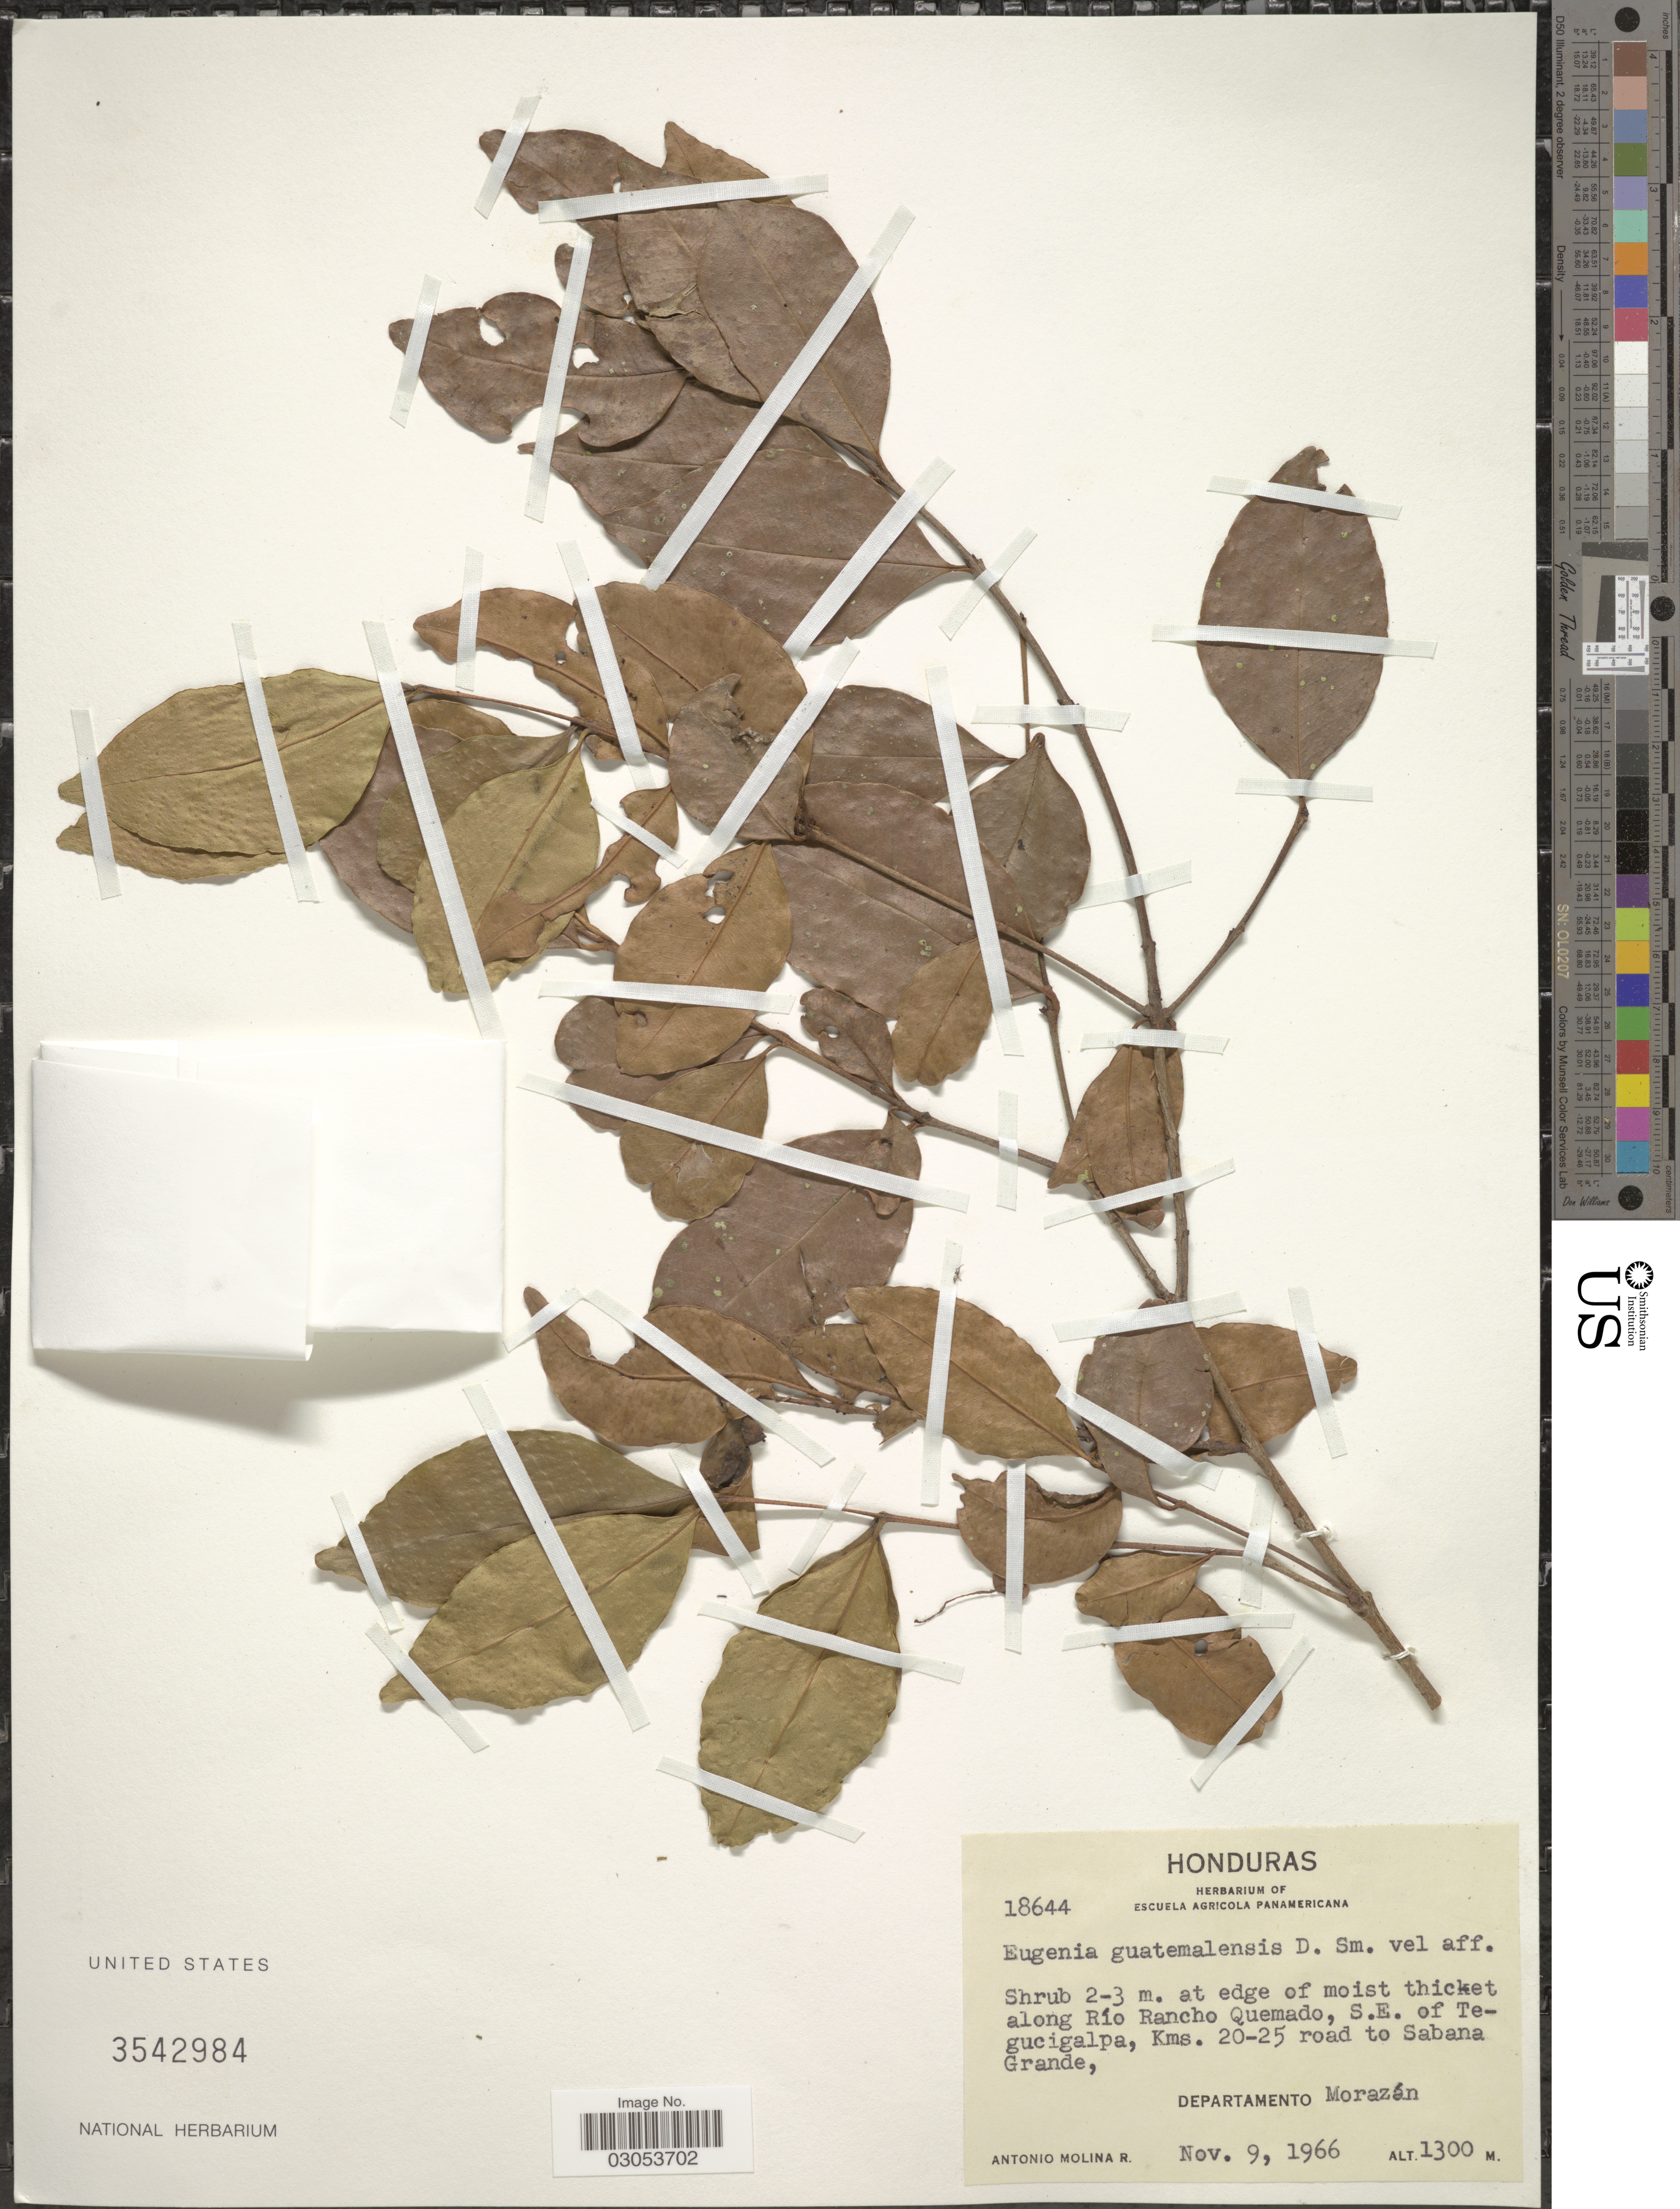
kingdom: Plantae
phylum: Tracheophyta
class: Magnoliopsida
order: Myrtales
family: Myrtaceae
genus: Eugenia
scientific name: Eugenia guatemalensis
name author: Donn. Sm.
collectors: A. Molina R.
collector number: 18644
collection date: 1966-11-09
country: Honduras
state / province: Fco. Morazán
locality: At edge of moist thicket along Río Rancho Quemado, S.E. of Tegucigalpa, Kms. 20-25 road to Sabana Grande, Departamento Morazán.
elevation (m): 1300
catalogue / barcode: US 3542984